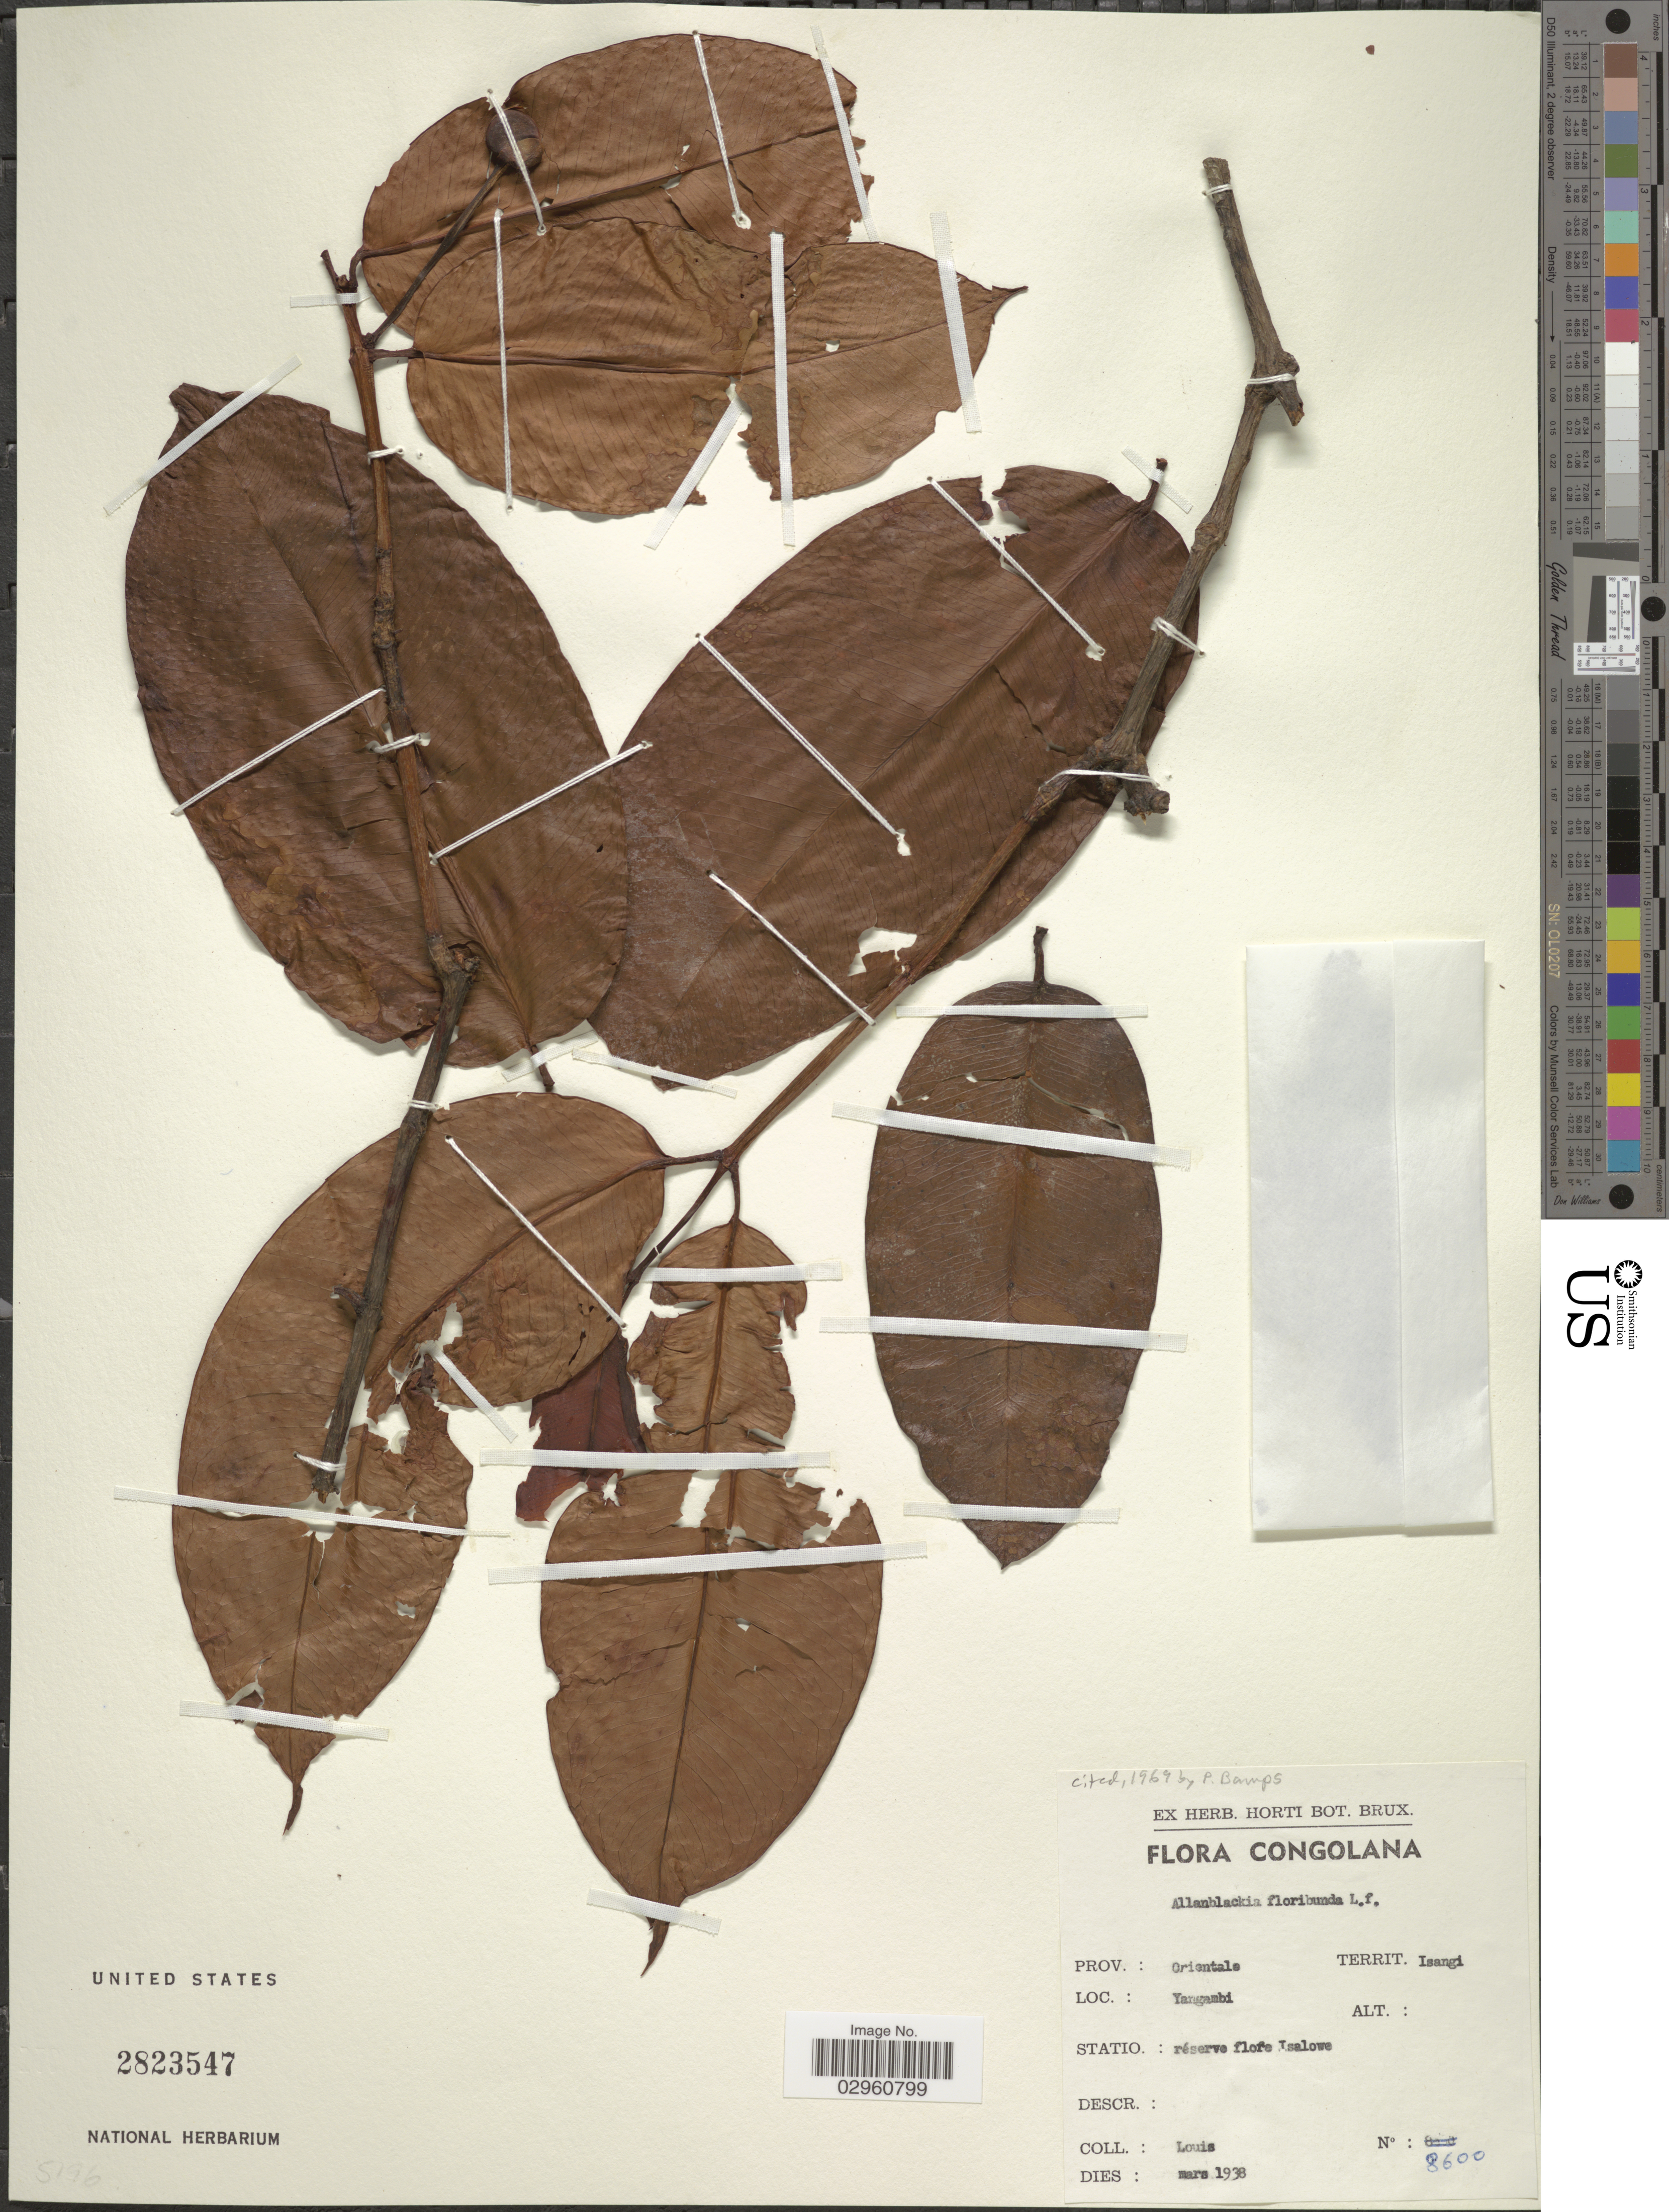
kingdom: Plantae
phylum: Tracheophyta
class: Magnoliopsida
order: Malpighiales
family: Clusiaceae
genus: Allanblackia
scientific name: Allanblackia floribunda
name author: Oliv.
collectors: -. Louis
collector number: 8600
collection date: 1938-03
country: Congo, Democratic Republic of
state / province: Tshopo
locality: Congolana. Prov.: Orientale. Yangambi. Territ. Isangi.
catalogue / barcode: US 2823547